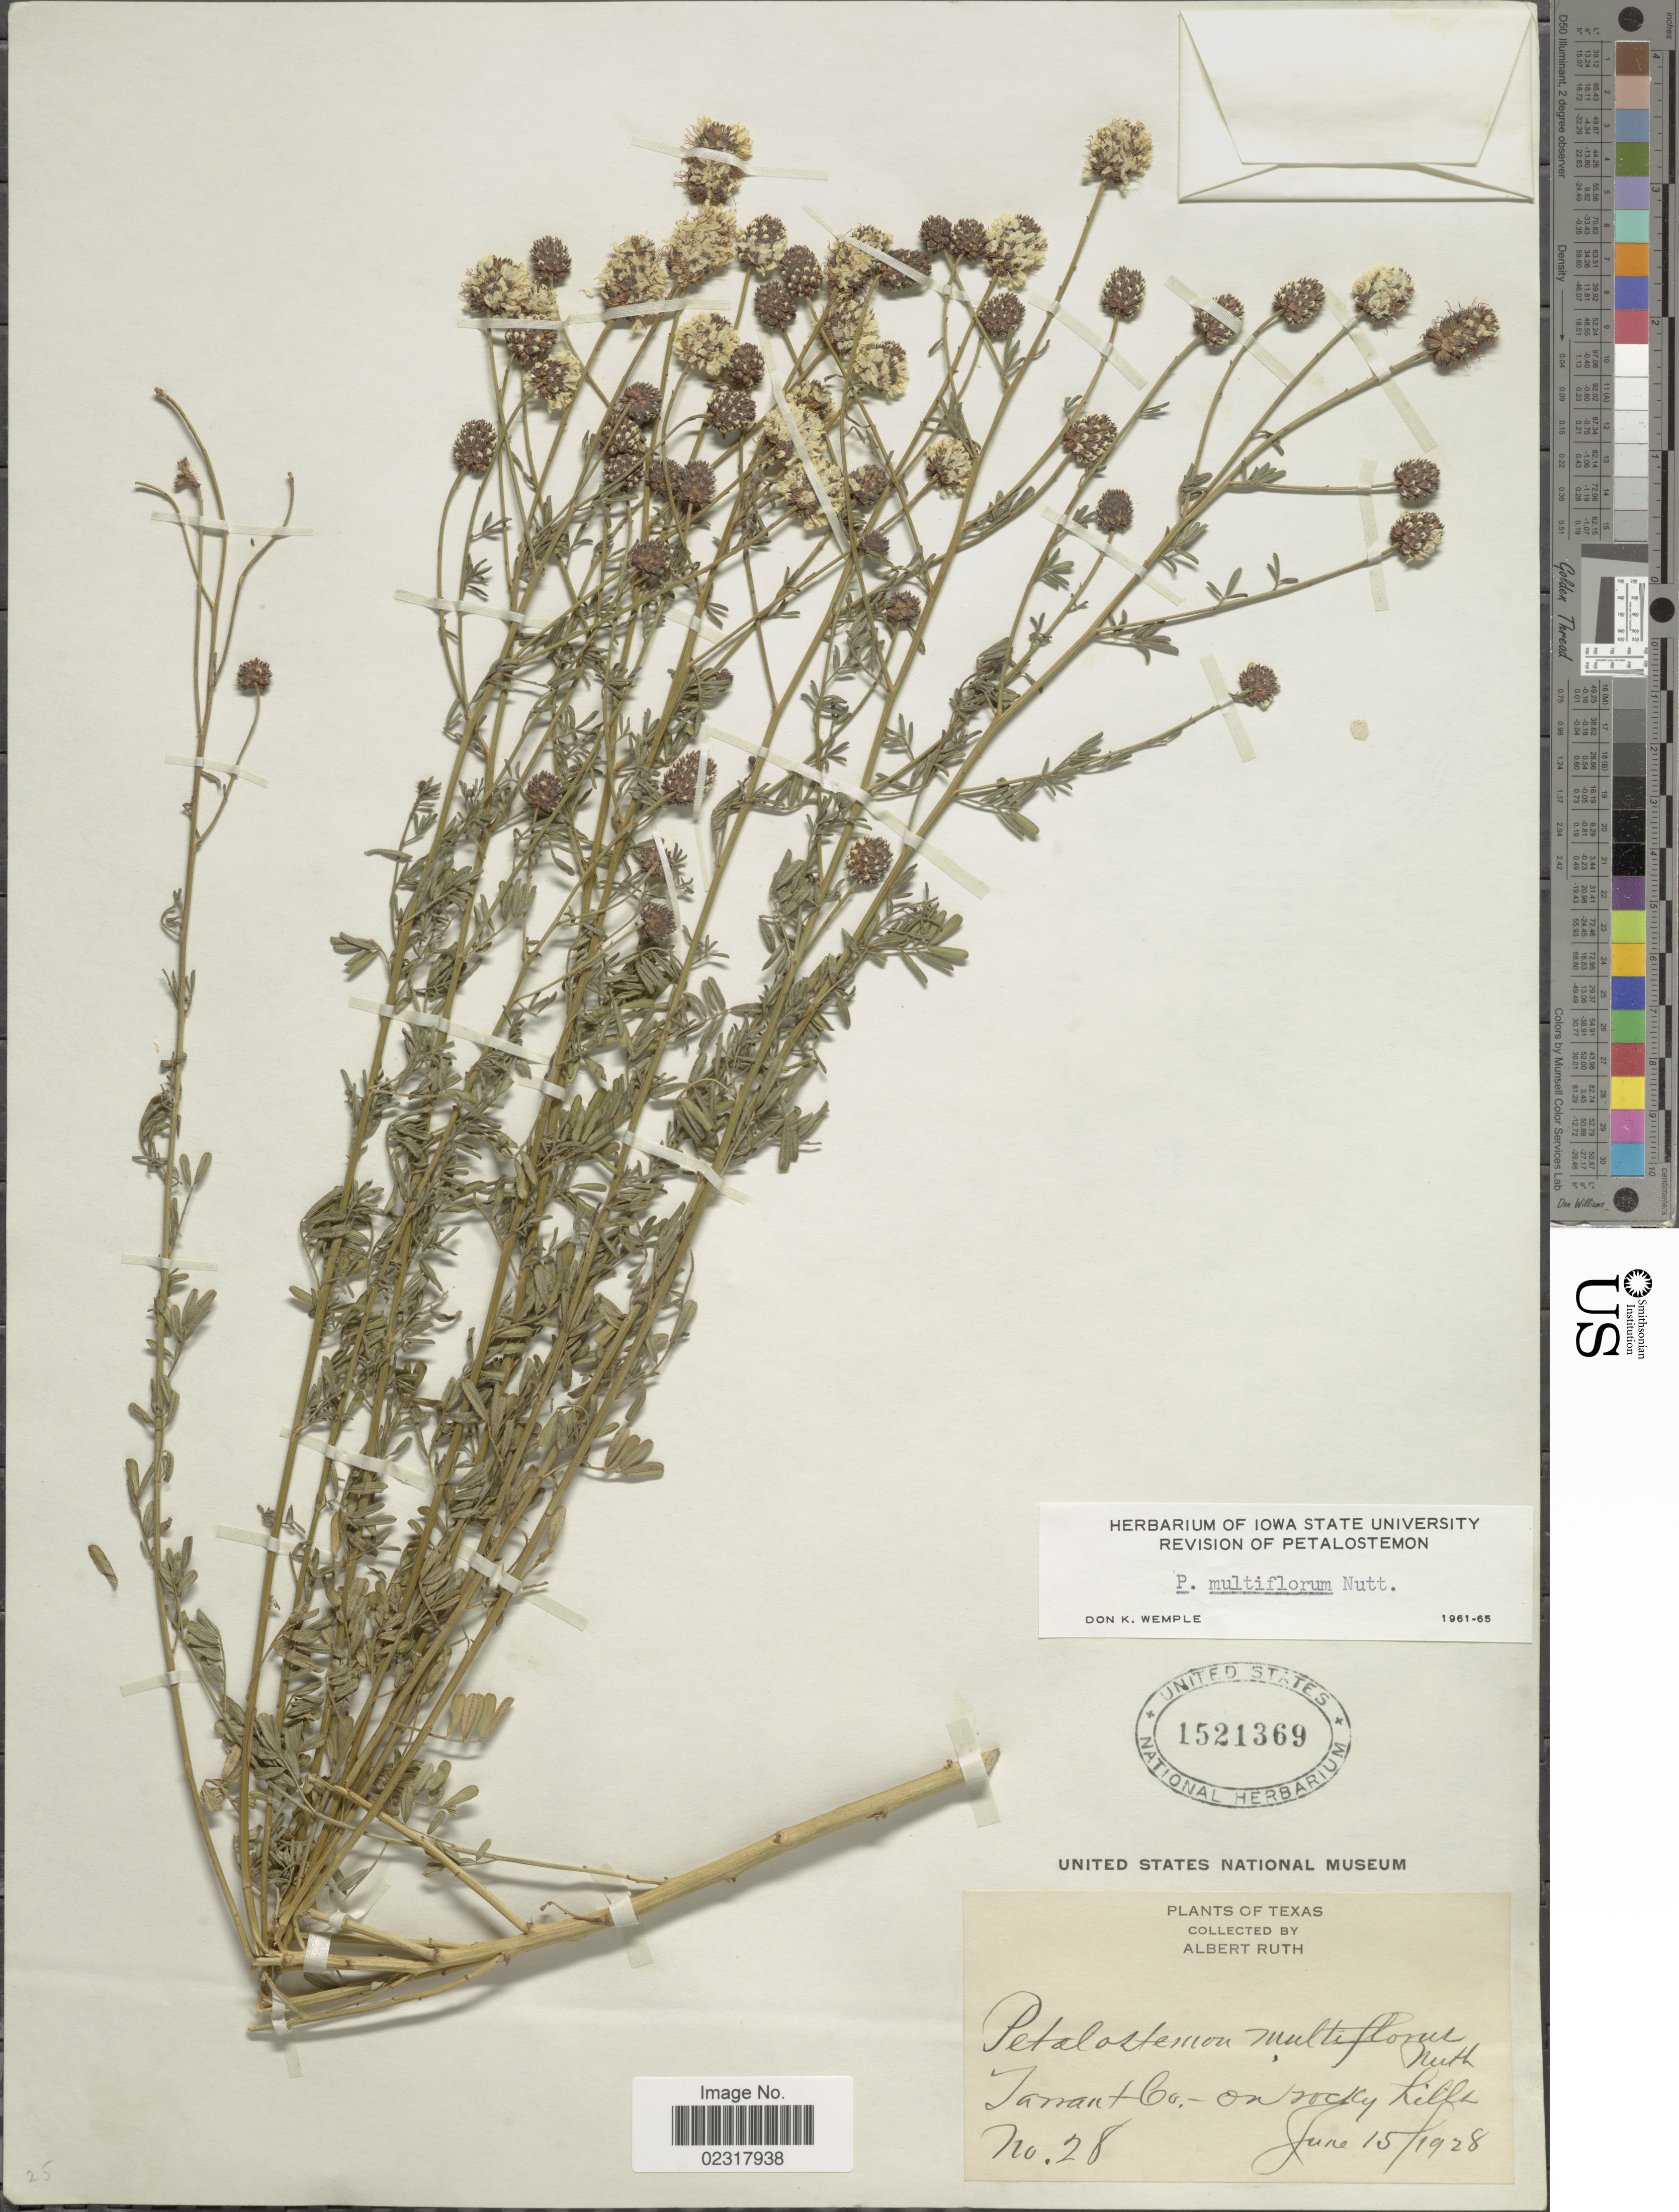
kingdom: Plantae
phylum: Tracheophyta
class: Magnoliopsida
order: Fabales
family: Fabaceae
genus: Dalea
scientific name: Dalea multiflora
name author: (Nutt.) Shinners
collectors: A. Ruth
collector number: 28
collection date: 1928-06-15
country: United States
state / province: Texas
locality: Tarrant Co.- on rocky hills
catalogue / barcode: US 1521369